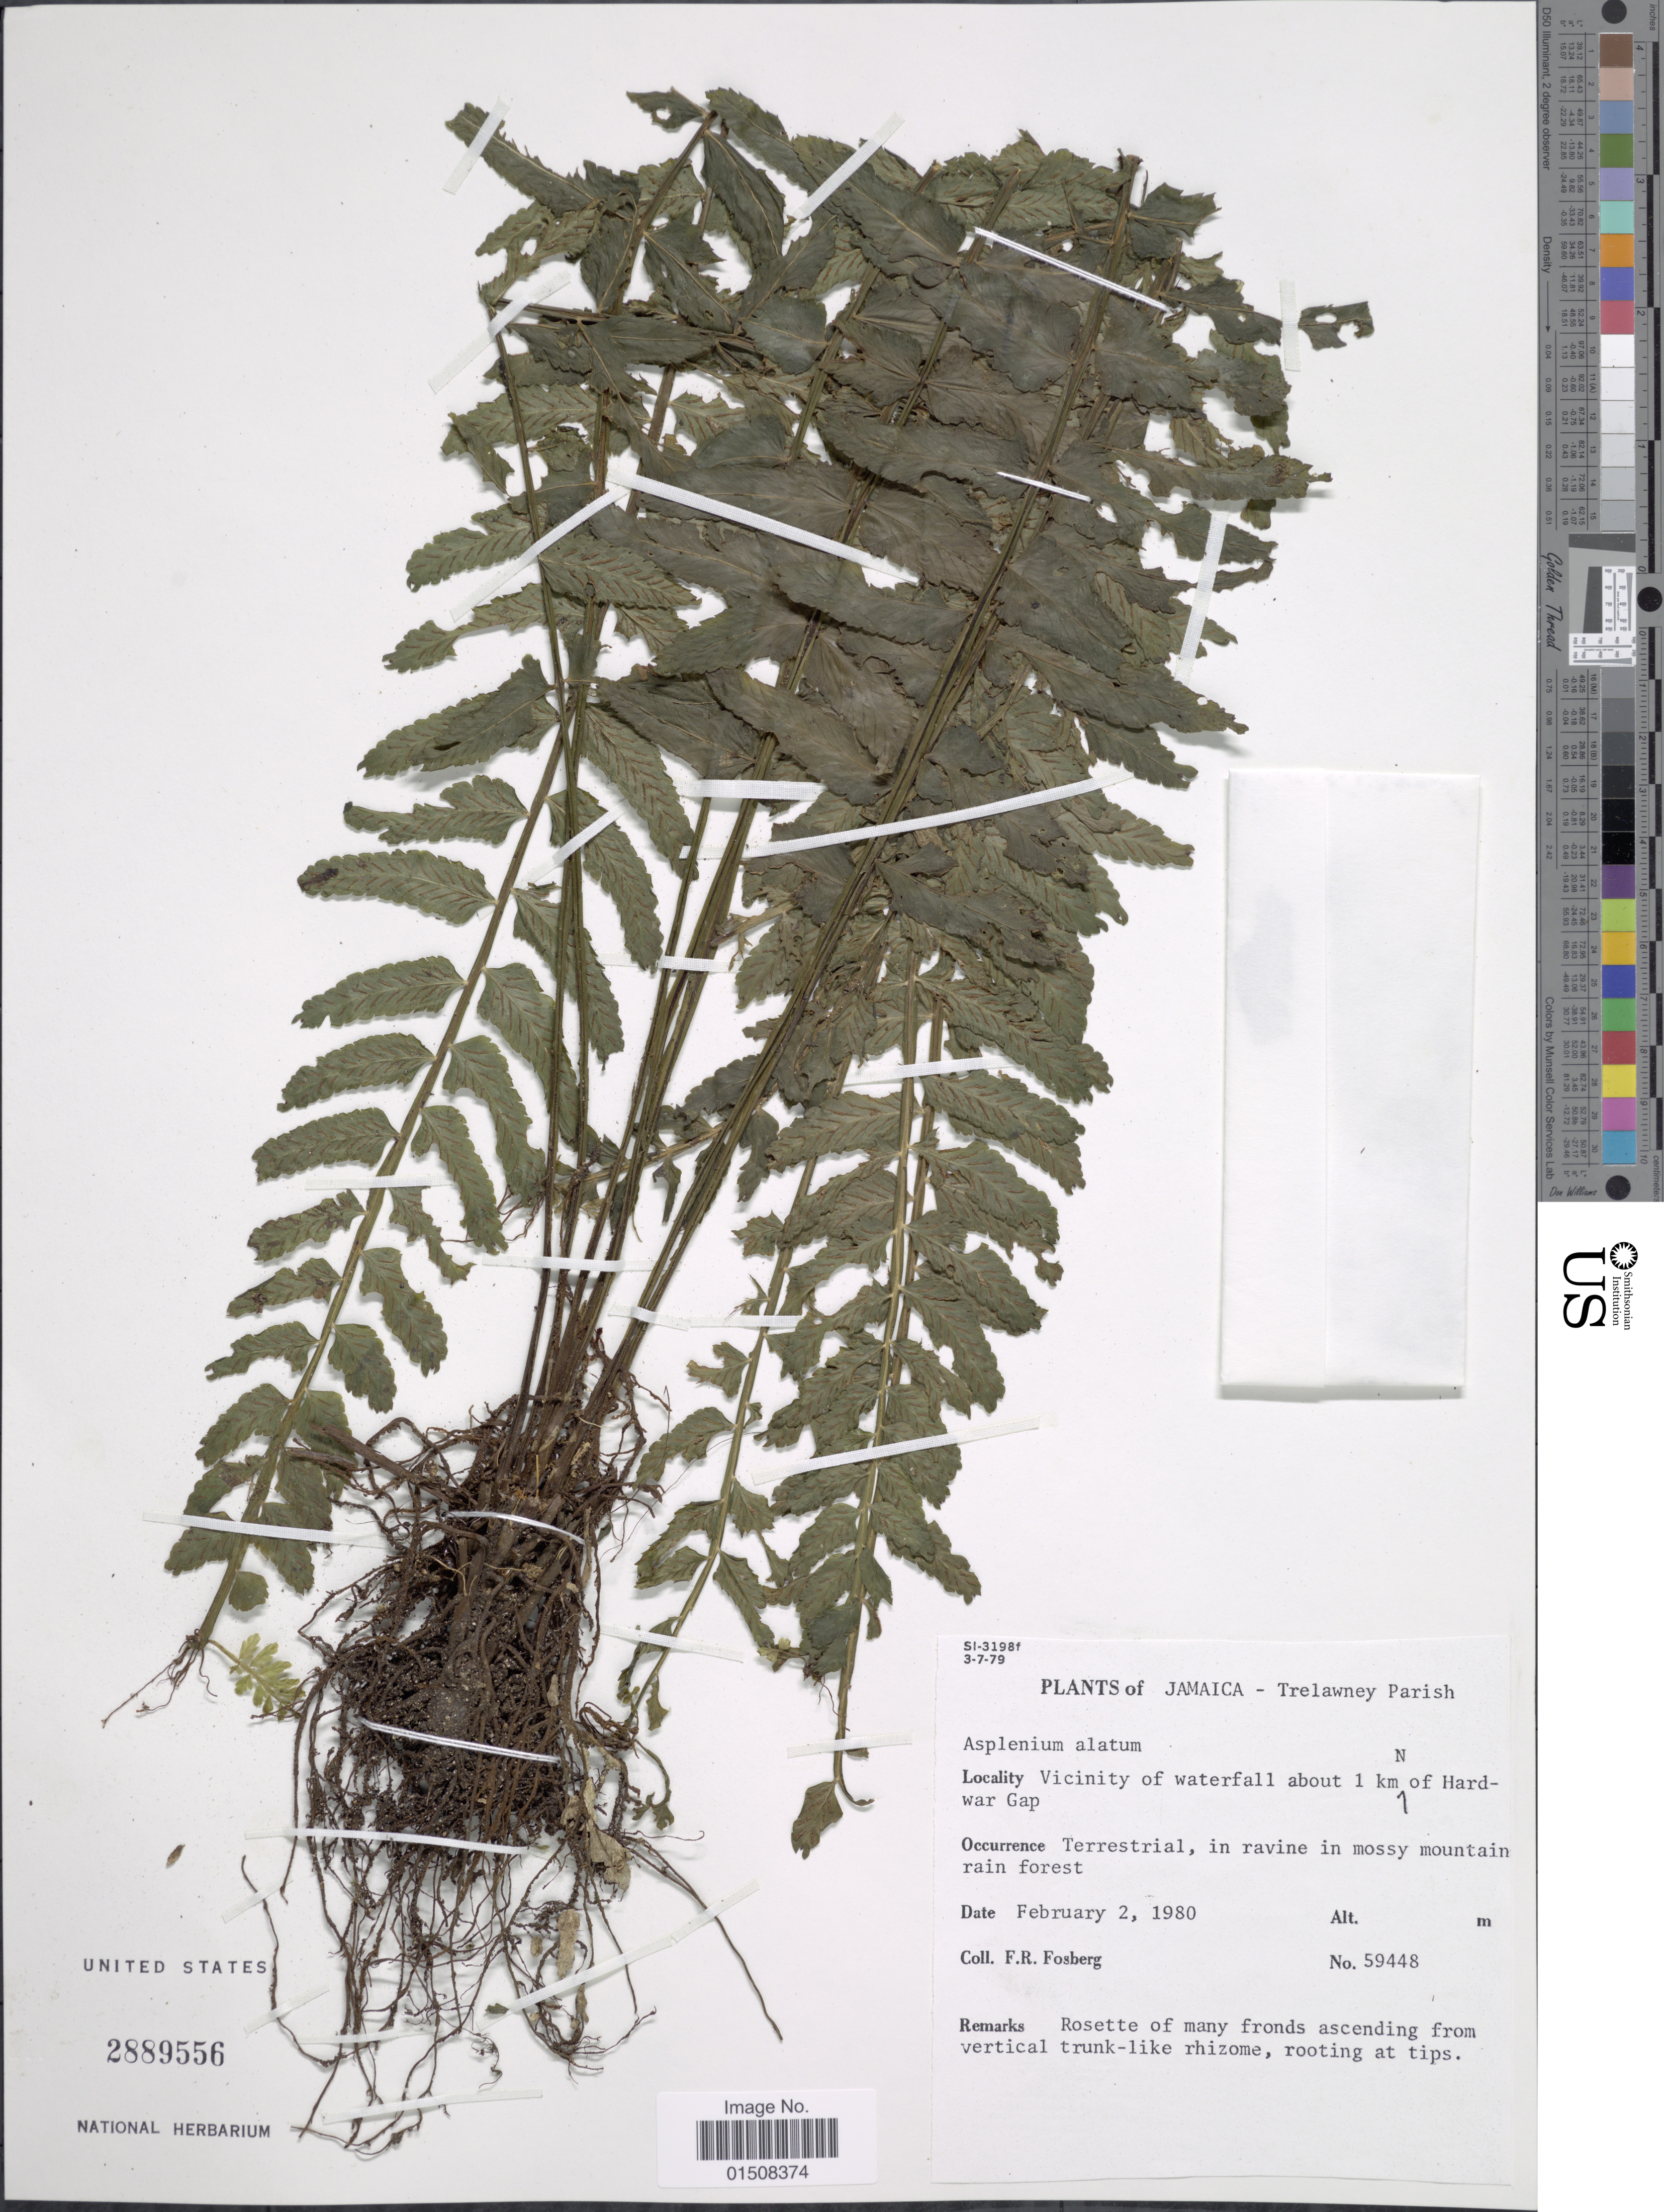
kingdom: Plantae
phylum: Tracheophyta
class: Polypodiopsida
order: Polypodiales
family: Aspleniaceae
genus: Asplenium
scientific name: Asplenium alatum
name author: Humb. & Bonpl. ex Willd.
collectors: F. R. Fosberg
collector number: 59448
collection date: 1980-02-02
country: Jamaica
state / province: Trelawny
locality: Trelawney Parish, Vicinity of waterfall about 1 km of Hardwar Gap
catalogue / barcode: US 2889556